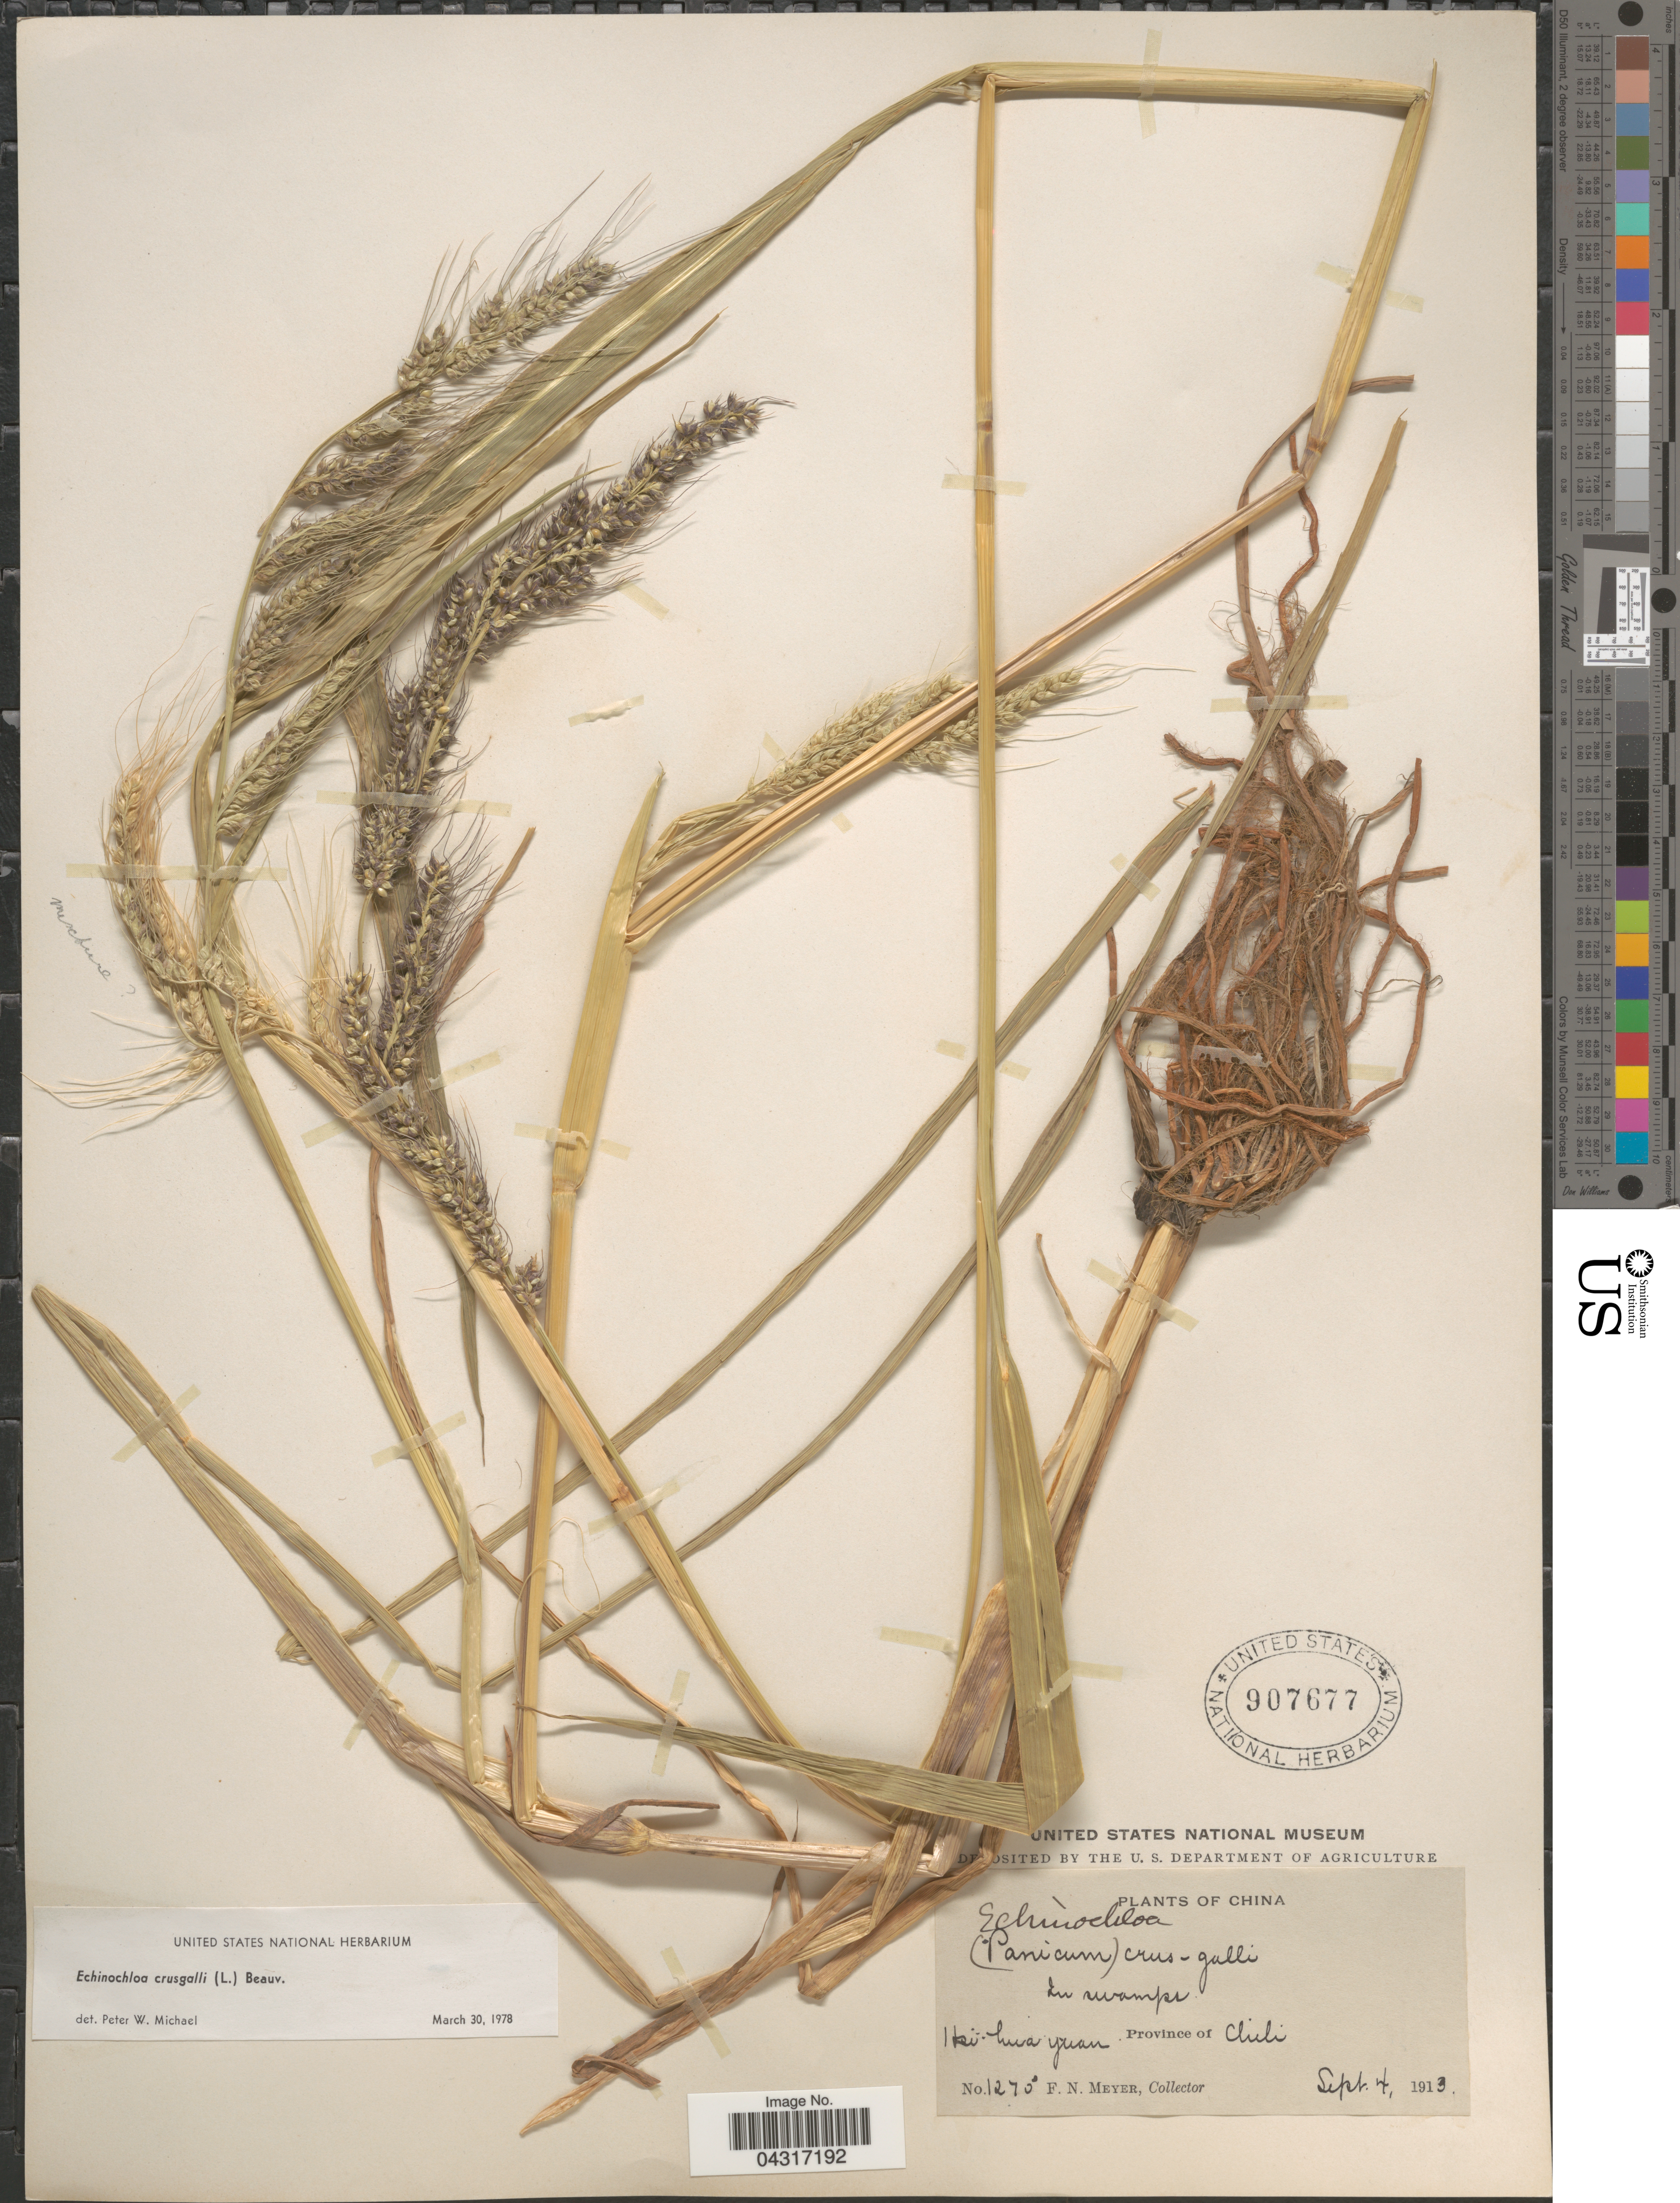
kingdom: Plantae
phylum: Tracheophyta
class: Liliopsida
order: Poales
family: Poaceae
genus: Echinochloa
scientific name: Echinochloa crus-galli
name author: (L.) P. Beauv.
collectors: F. N. Meyer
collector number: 1275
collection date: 1913-09-04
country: China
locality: Hsi-hua yuan. Province of Chili.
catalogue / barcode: US 907677